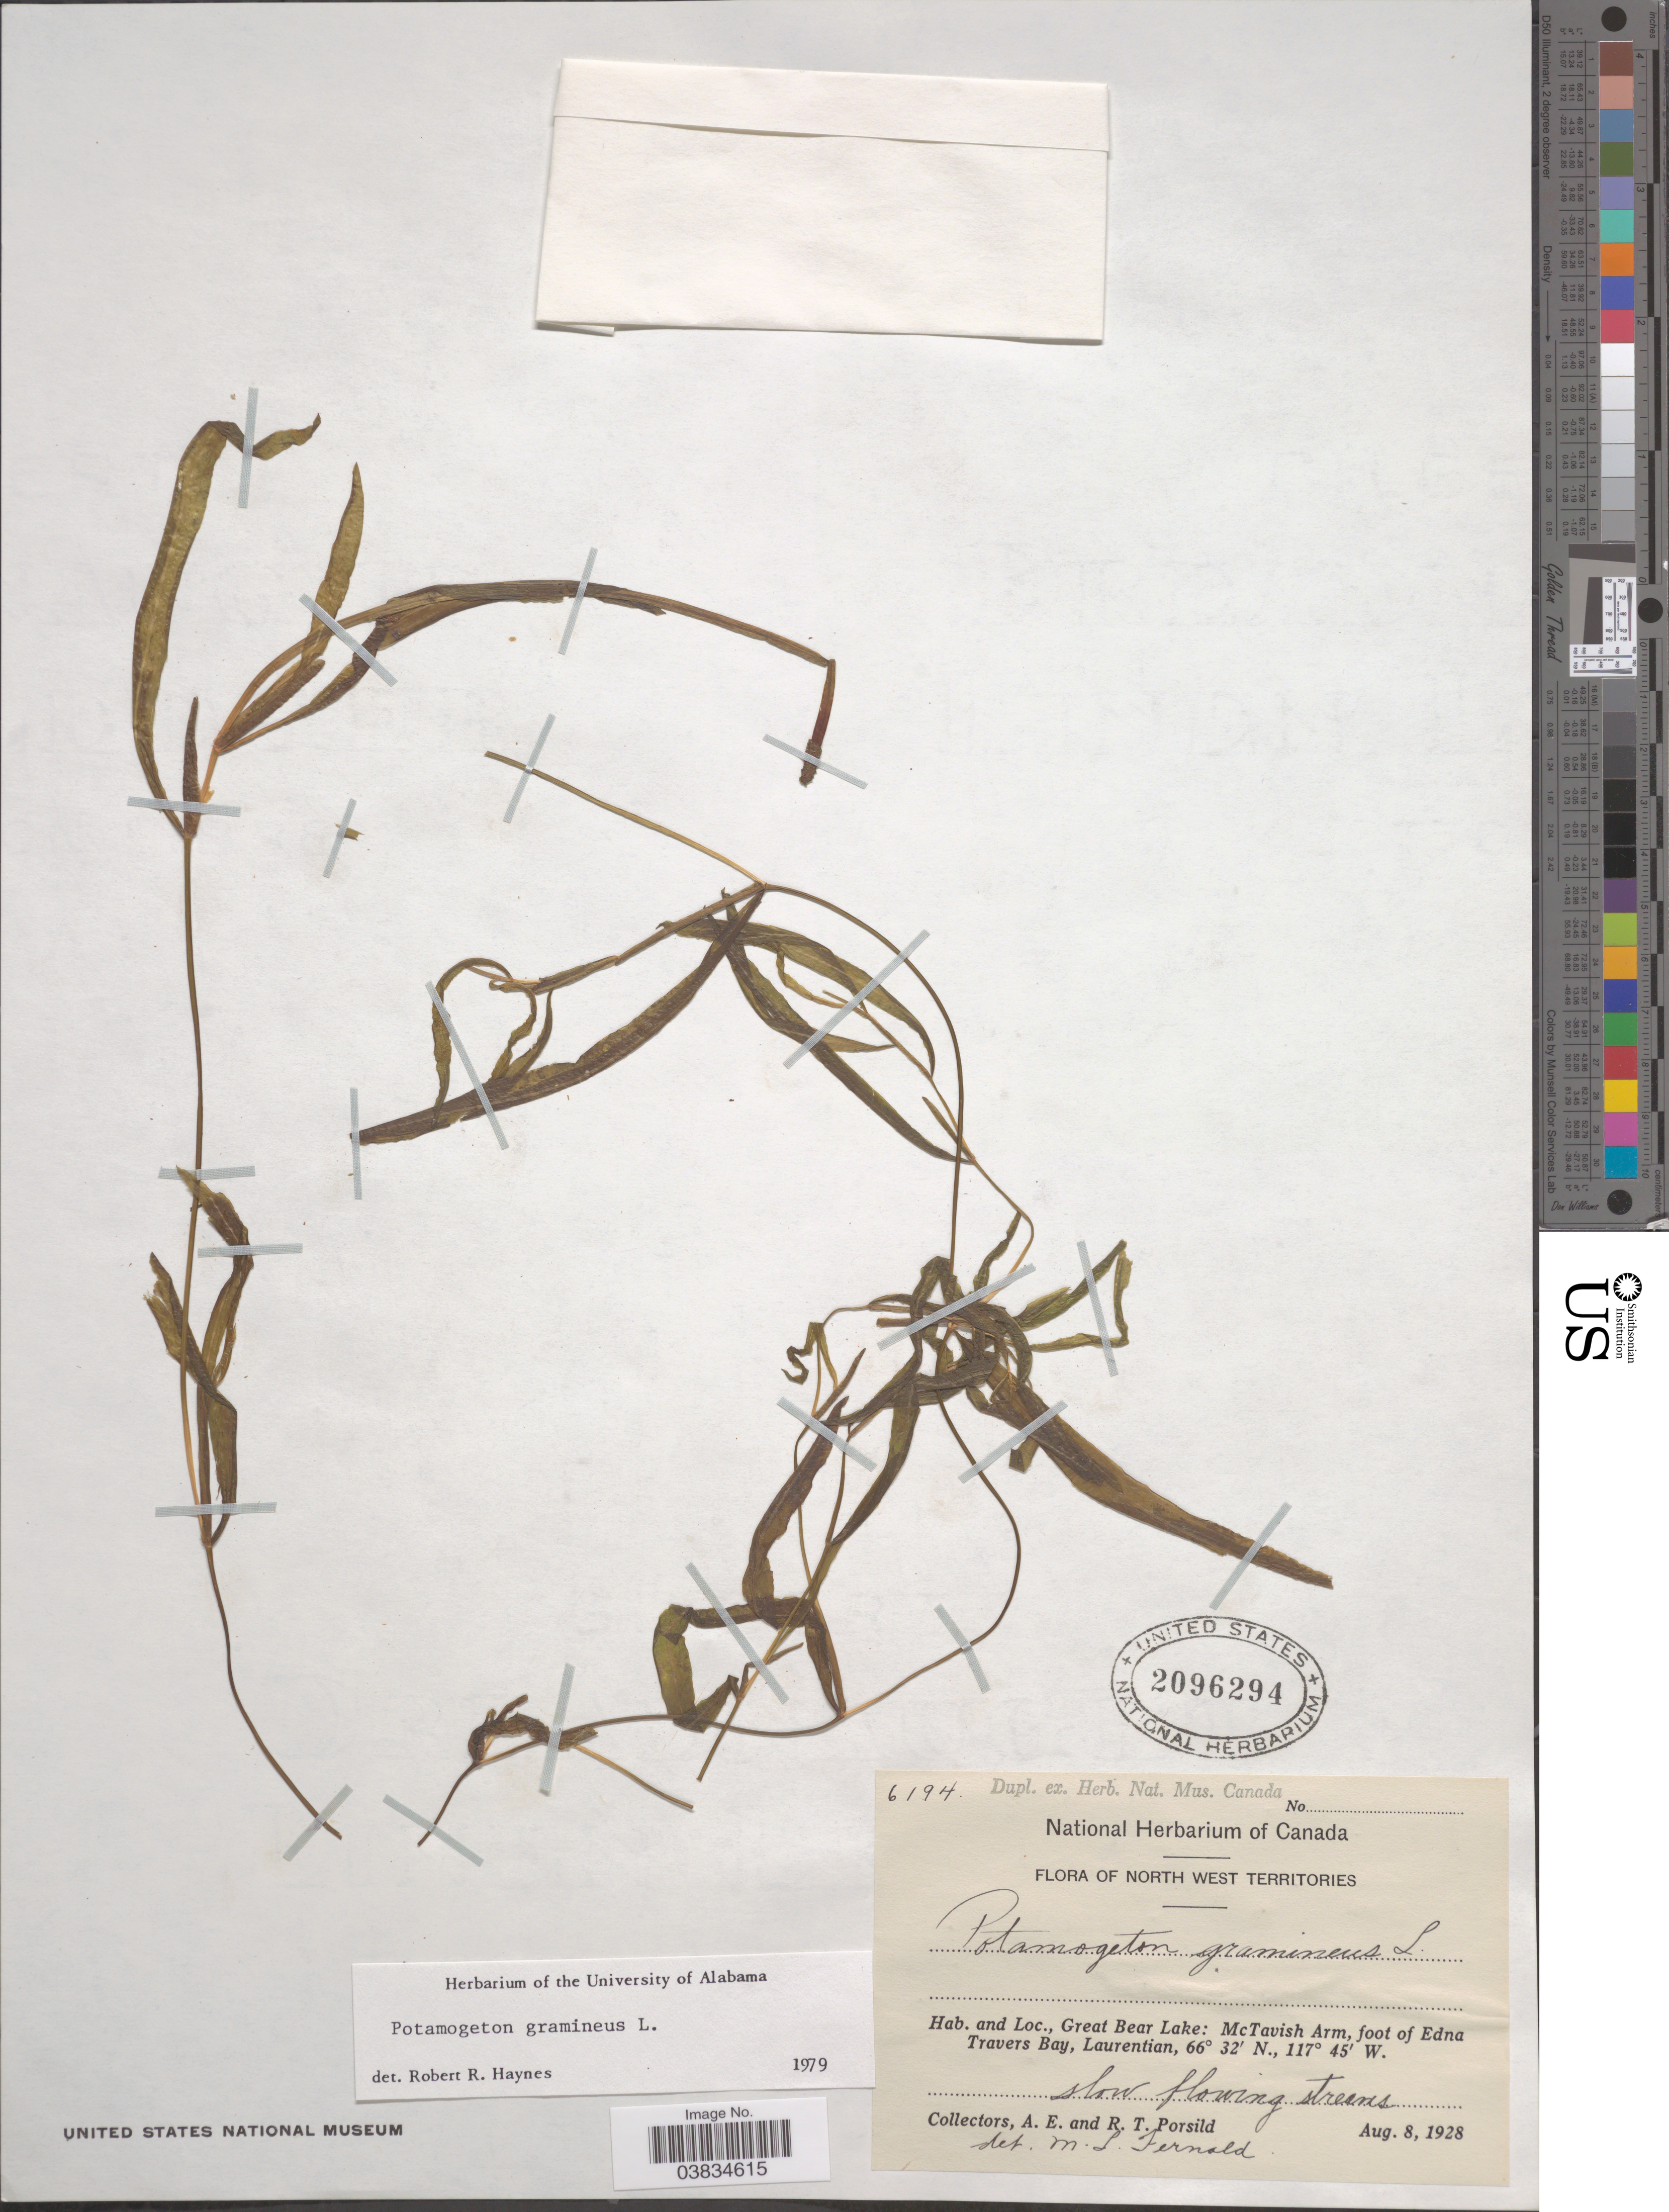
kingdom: Plantae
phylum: Tracheophyta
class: Liliopsida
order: Alismatales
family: Potamogetonaceae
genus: Potamogeton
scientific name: Potamogeton gramineus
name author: L.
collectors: A. E. Porsild & R. T. Porsild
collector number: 6194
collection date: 1928-08-08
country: Canada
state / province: Northwest Territories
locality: Great Bear Lake: McTavish Arm, foot of Edna Travers Bay, Laurentian.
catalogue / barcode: US 2096294